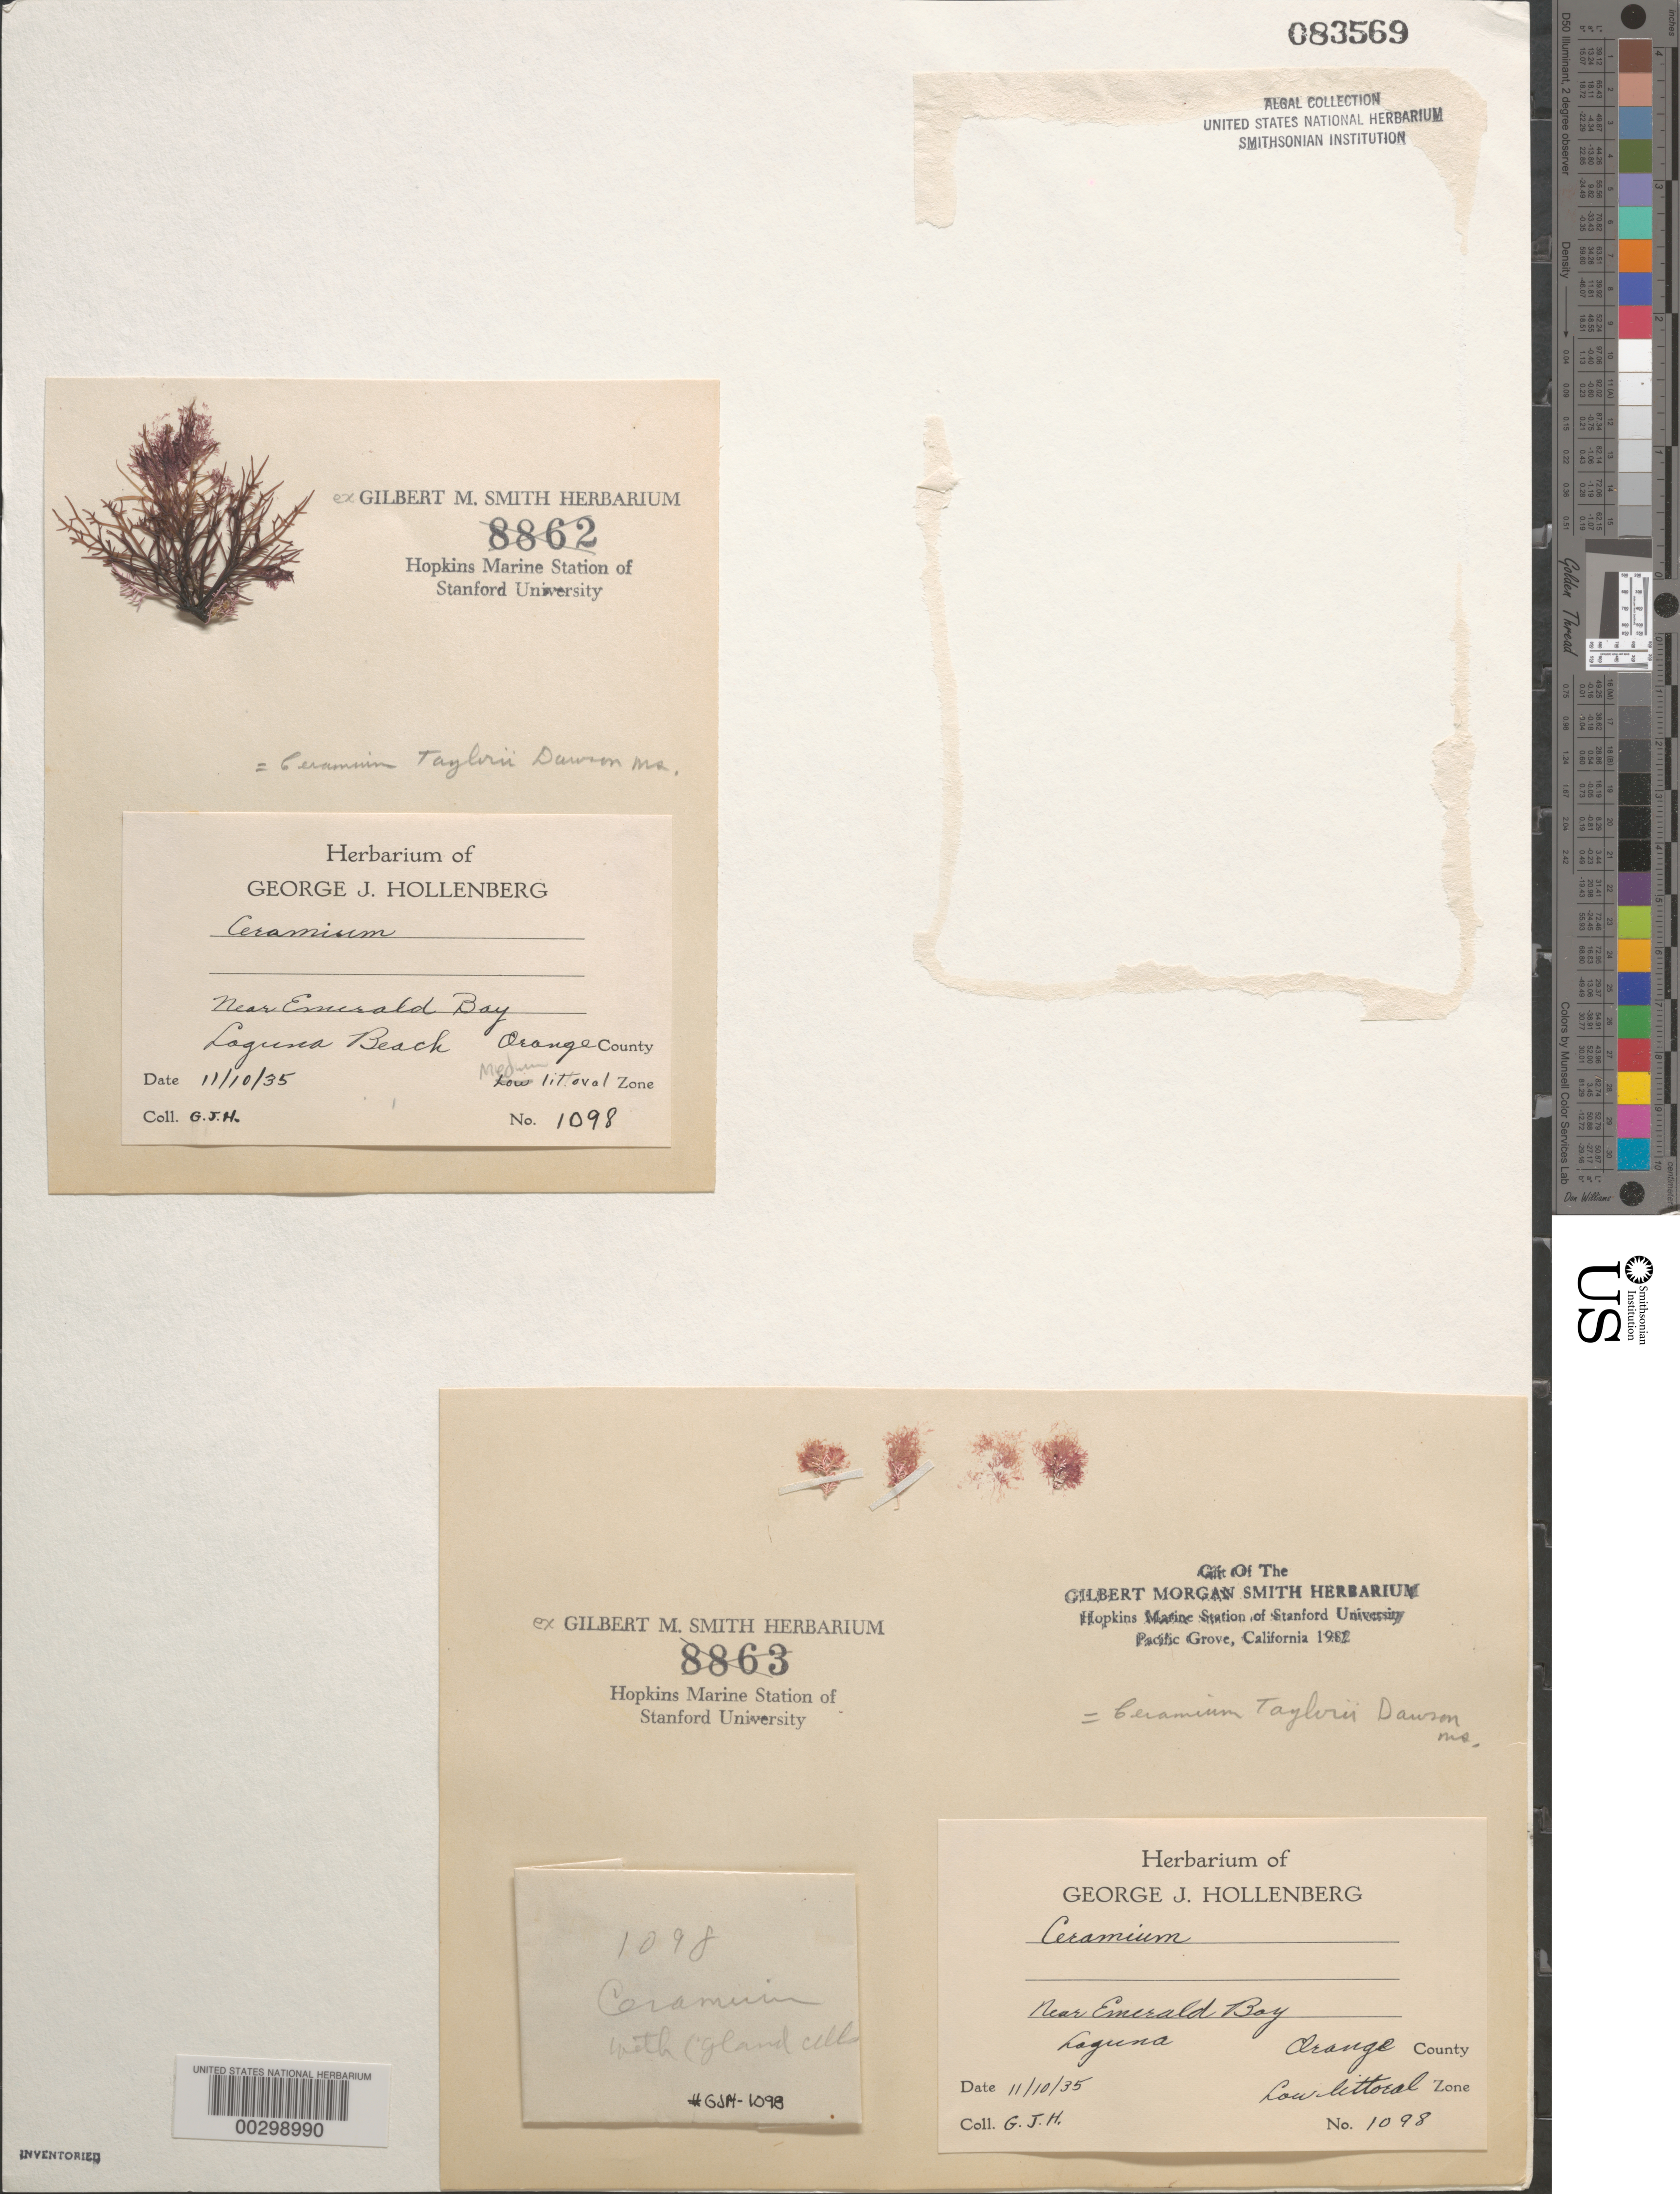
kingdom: Plantae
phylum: Rhodophyta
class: Florideophyceae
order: Ceramiales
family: Ceramiaceae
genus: Gayliella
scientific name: Gayliella taylorii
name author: (E.Y. Dawson) T.O. Cho & S.M. Boo in T.O. Cho et al.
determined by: Algae name updating Project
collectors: G. Hollenberg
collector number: GJH 1098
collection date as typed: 10 Nov 1935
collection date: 1935-11-10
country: United States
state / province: California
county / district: Orange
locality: Laguna Beach, near Emerald Bay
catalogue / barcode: US 83569